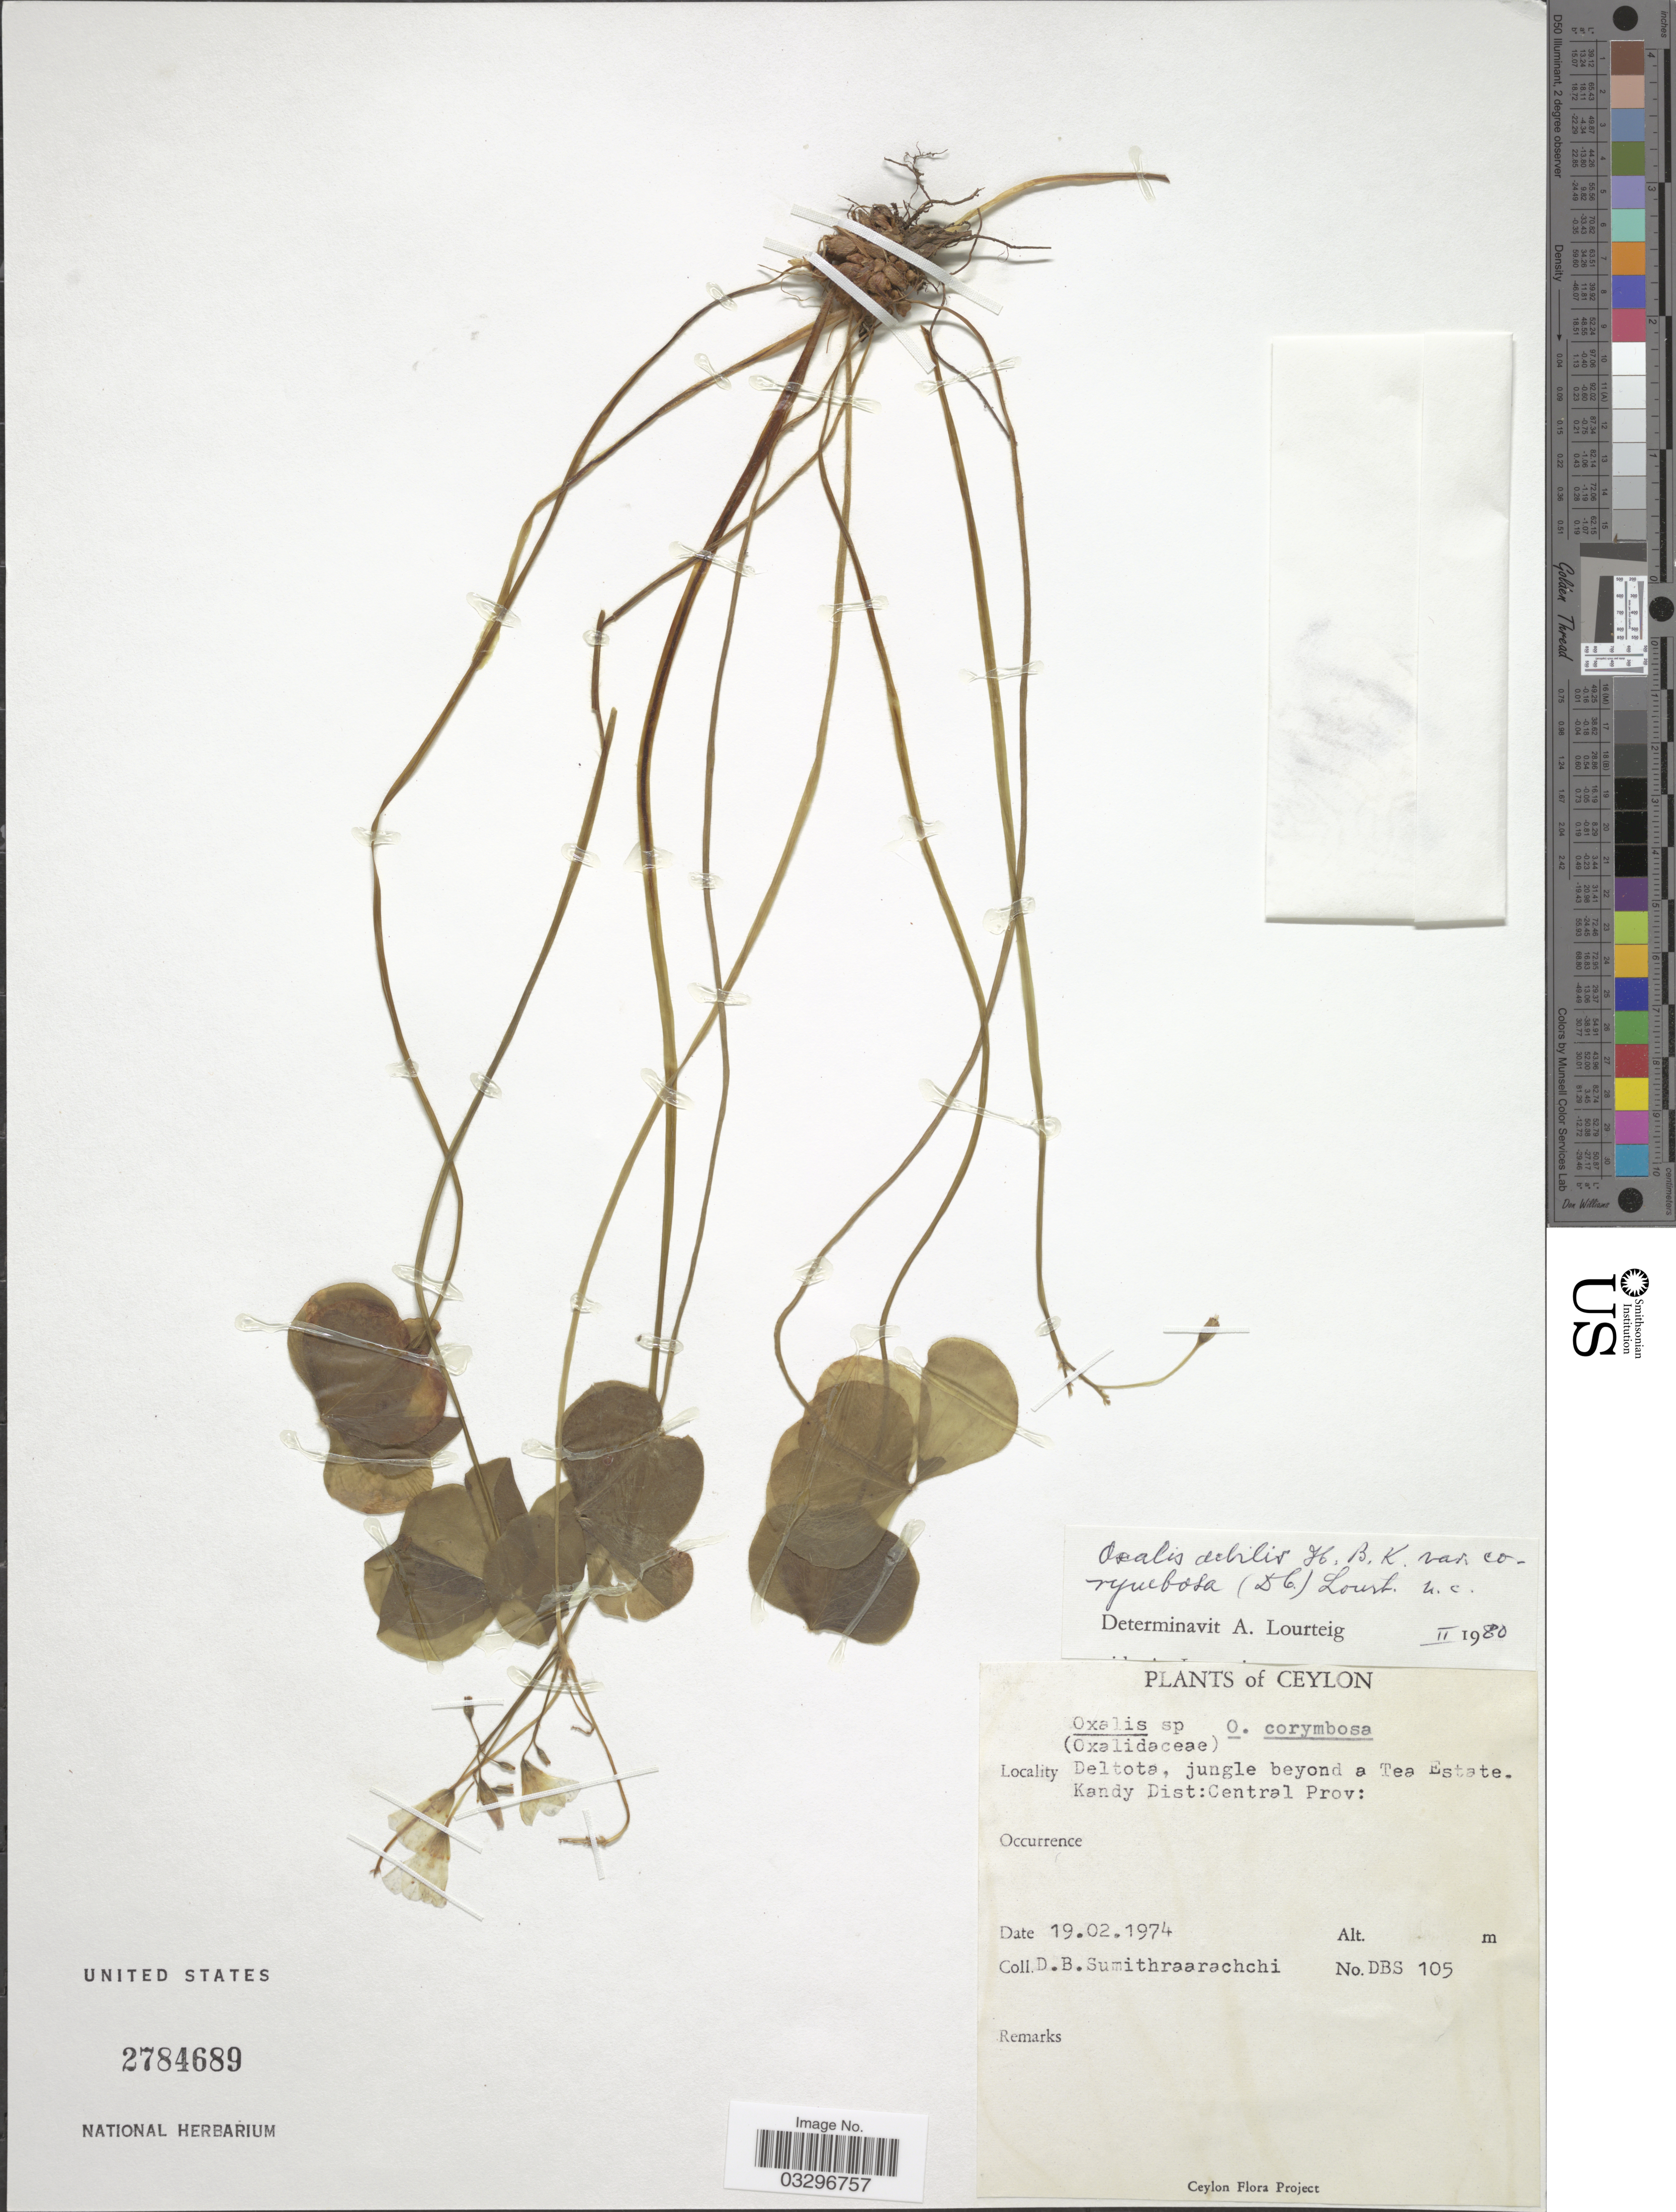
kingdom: Plantae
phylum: Tracheophyta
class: Magnoliopsida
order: Oxalidales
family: Oxalidaceae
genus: Oxalis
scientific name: Oxalis debilis var. corymbosa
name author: (DC.) Lourteig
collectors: D. B. Sumithraarachchi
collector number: DBS105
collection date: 1974-02-19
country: Sri Lanka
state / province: Central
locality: Ceylon, Deltota, jungle beyond a Tea Estate. Kandy Dist: Central Prov:.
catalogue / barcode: US 2784689